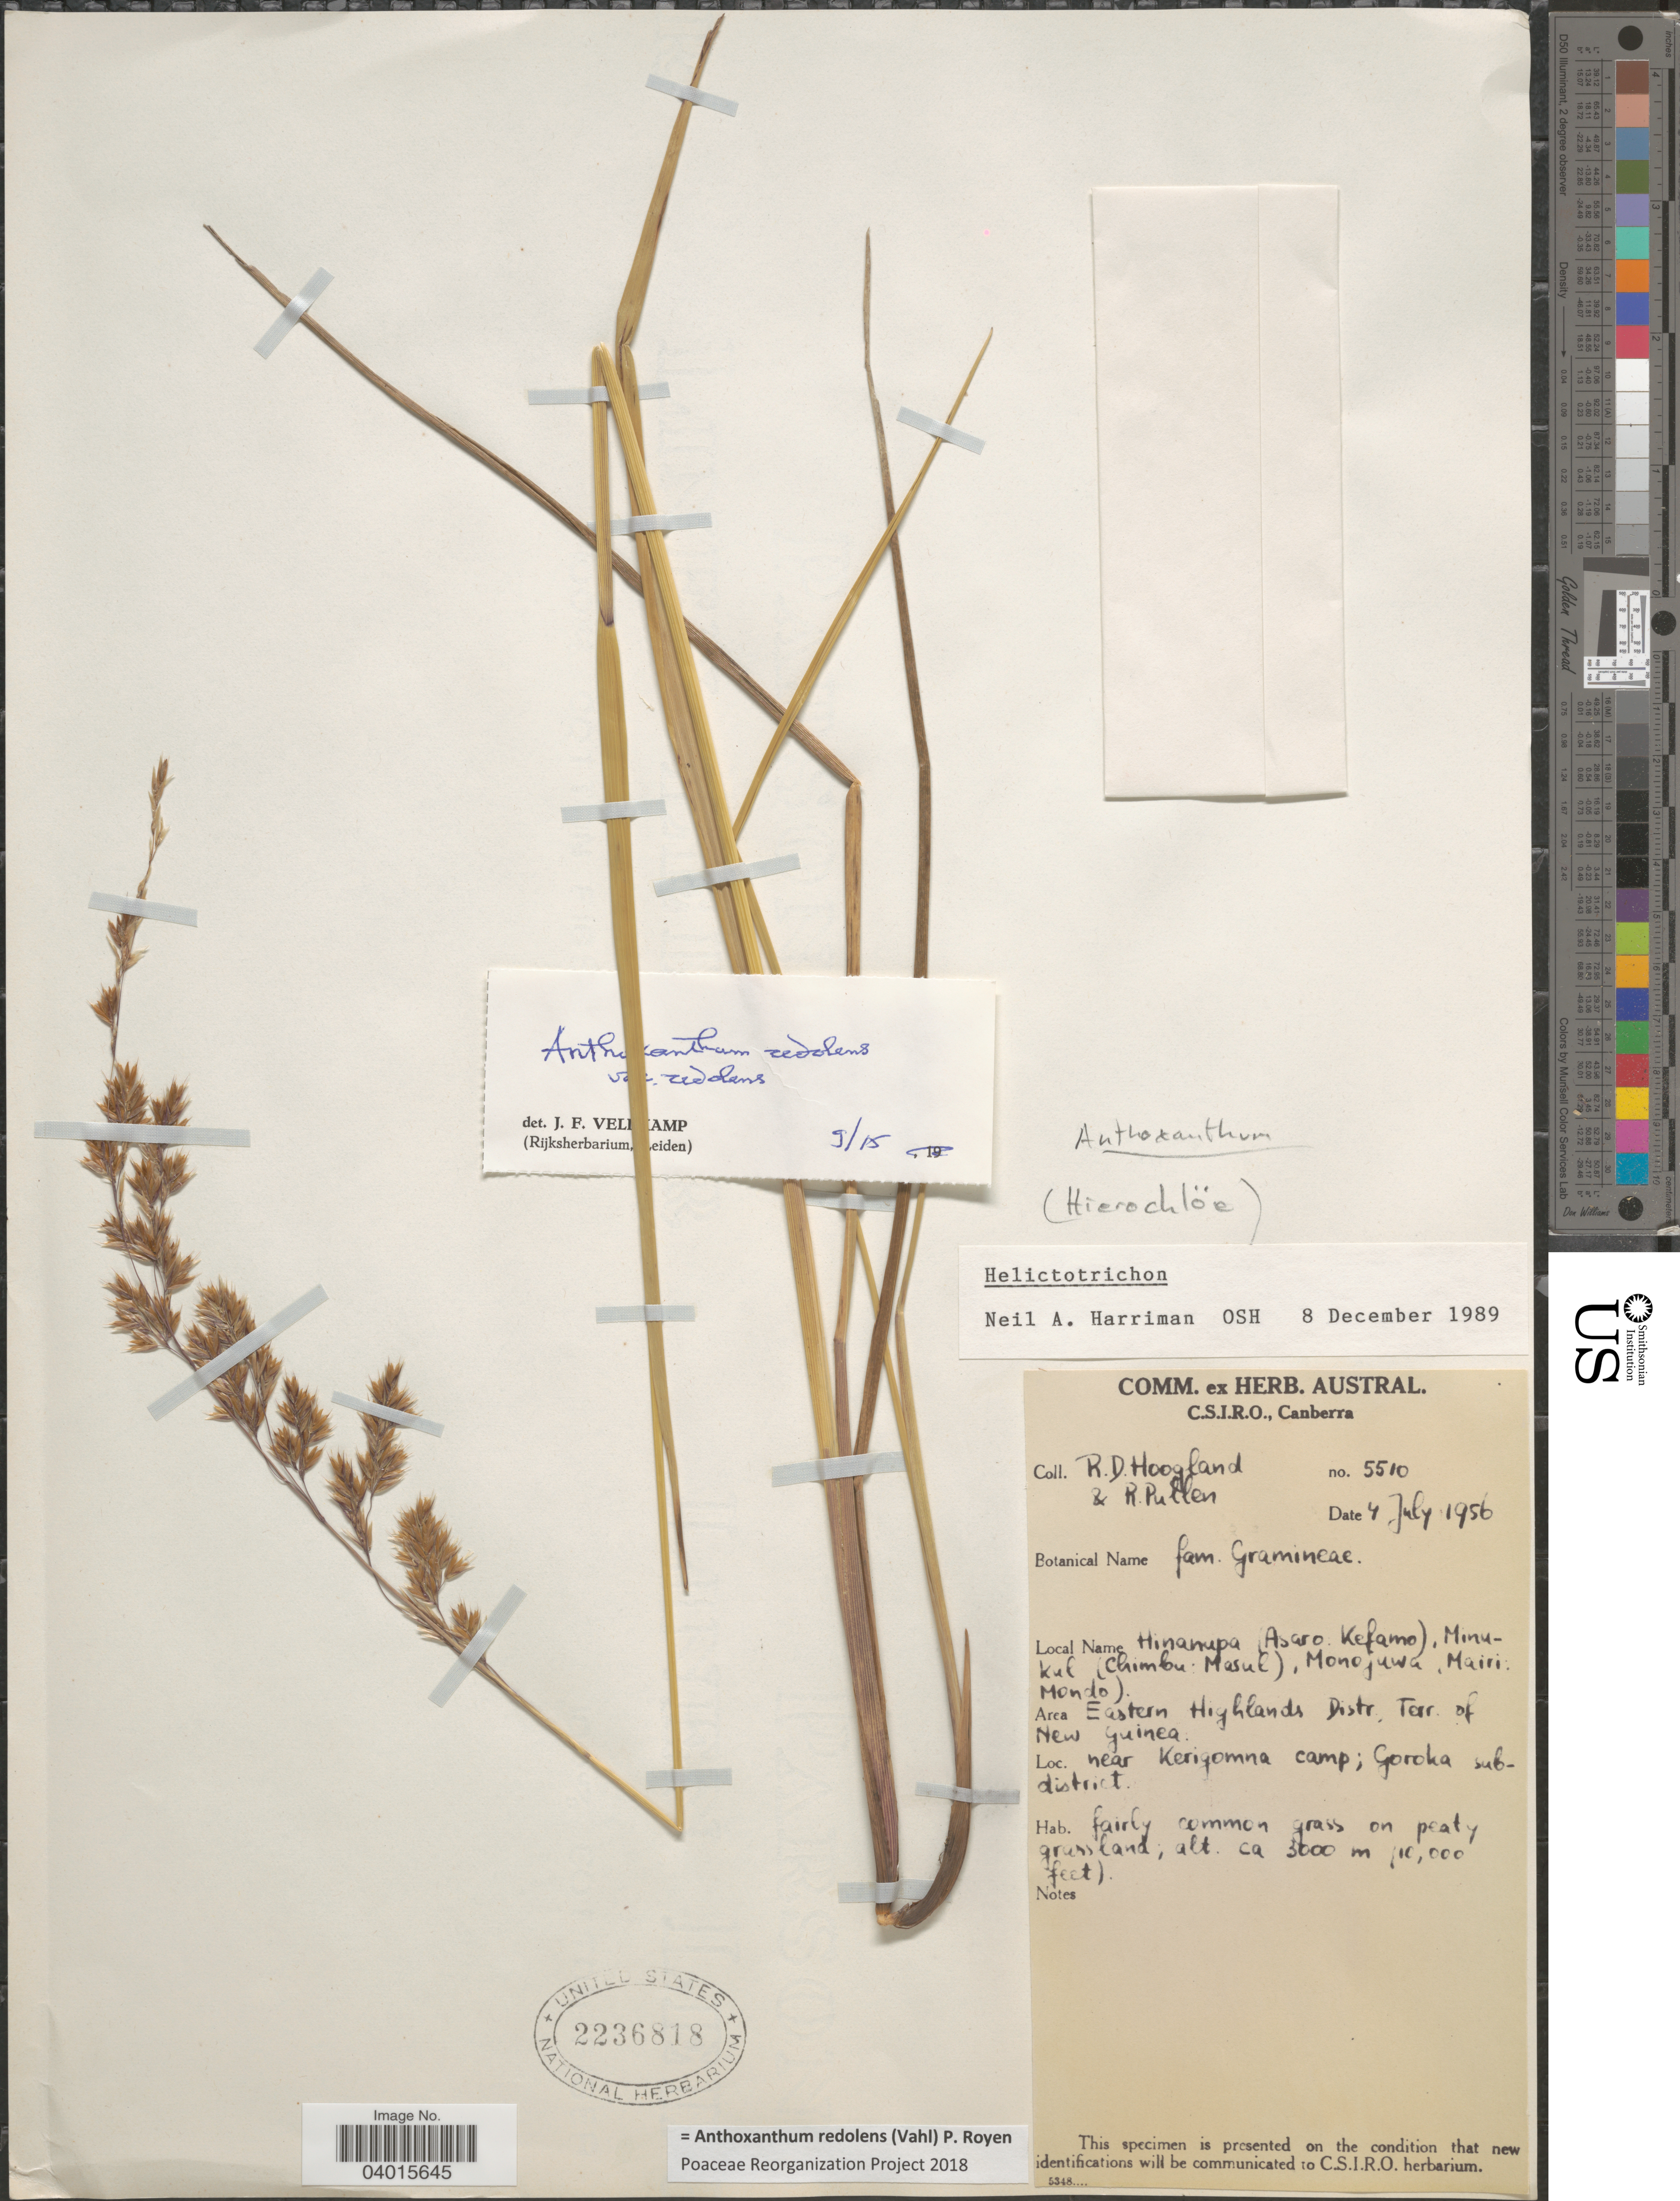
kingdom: Plantae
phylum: Tracheophyta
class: Liliopsida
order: Poales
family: Poaceae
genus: Anthoxanthum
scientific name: Anthoxanthum redolens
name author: (Vahl) P. Royen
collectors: R. D. Hoogland & R. Pullen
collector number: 5510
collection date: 1956-07-04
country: Papua New Guinea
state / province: Chimbu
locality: Area Eastern Highlands Distr. Terr. of New Guinea. near Kerigomna camp; Goroka sub-district.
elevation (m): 3048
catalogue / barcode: US 2236818